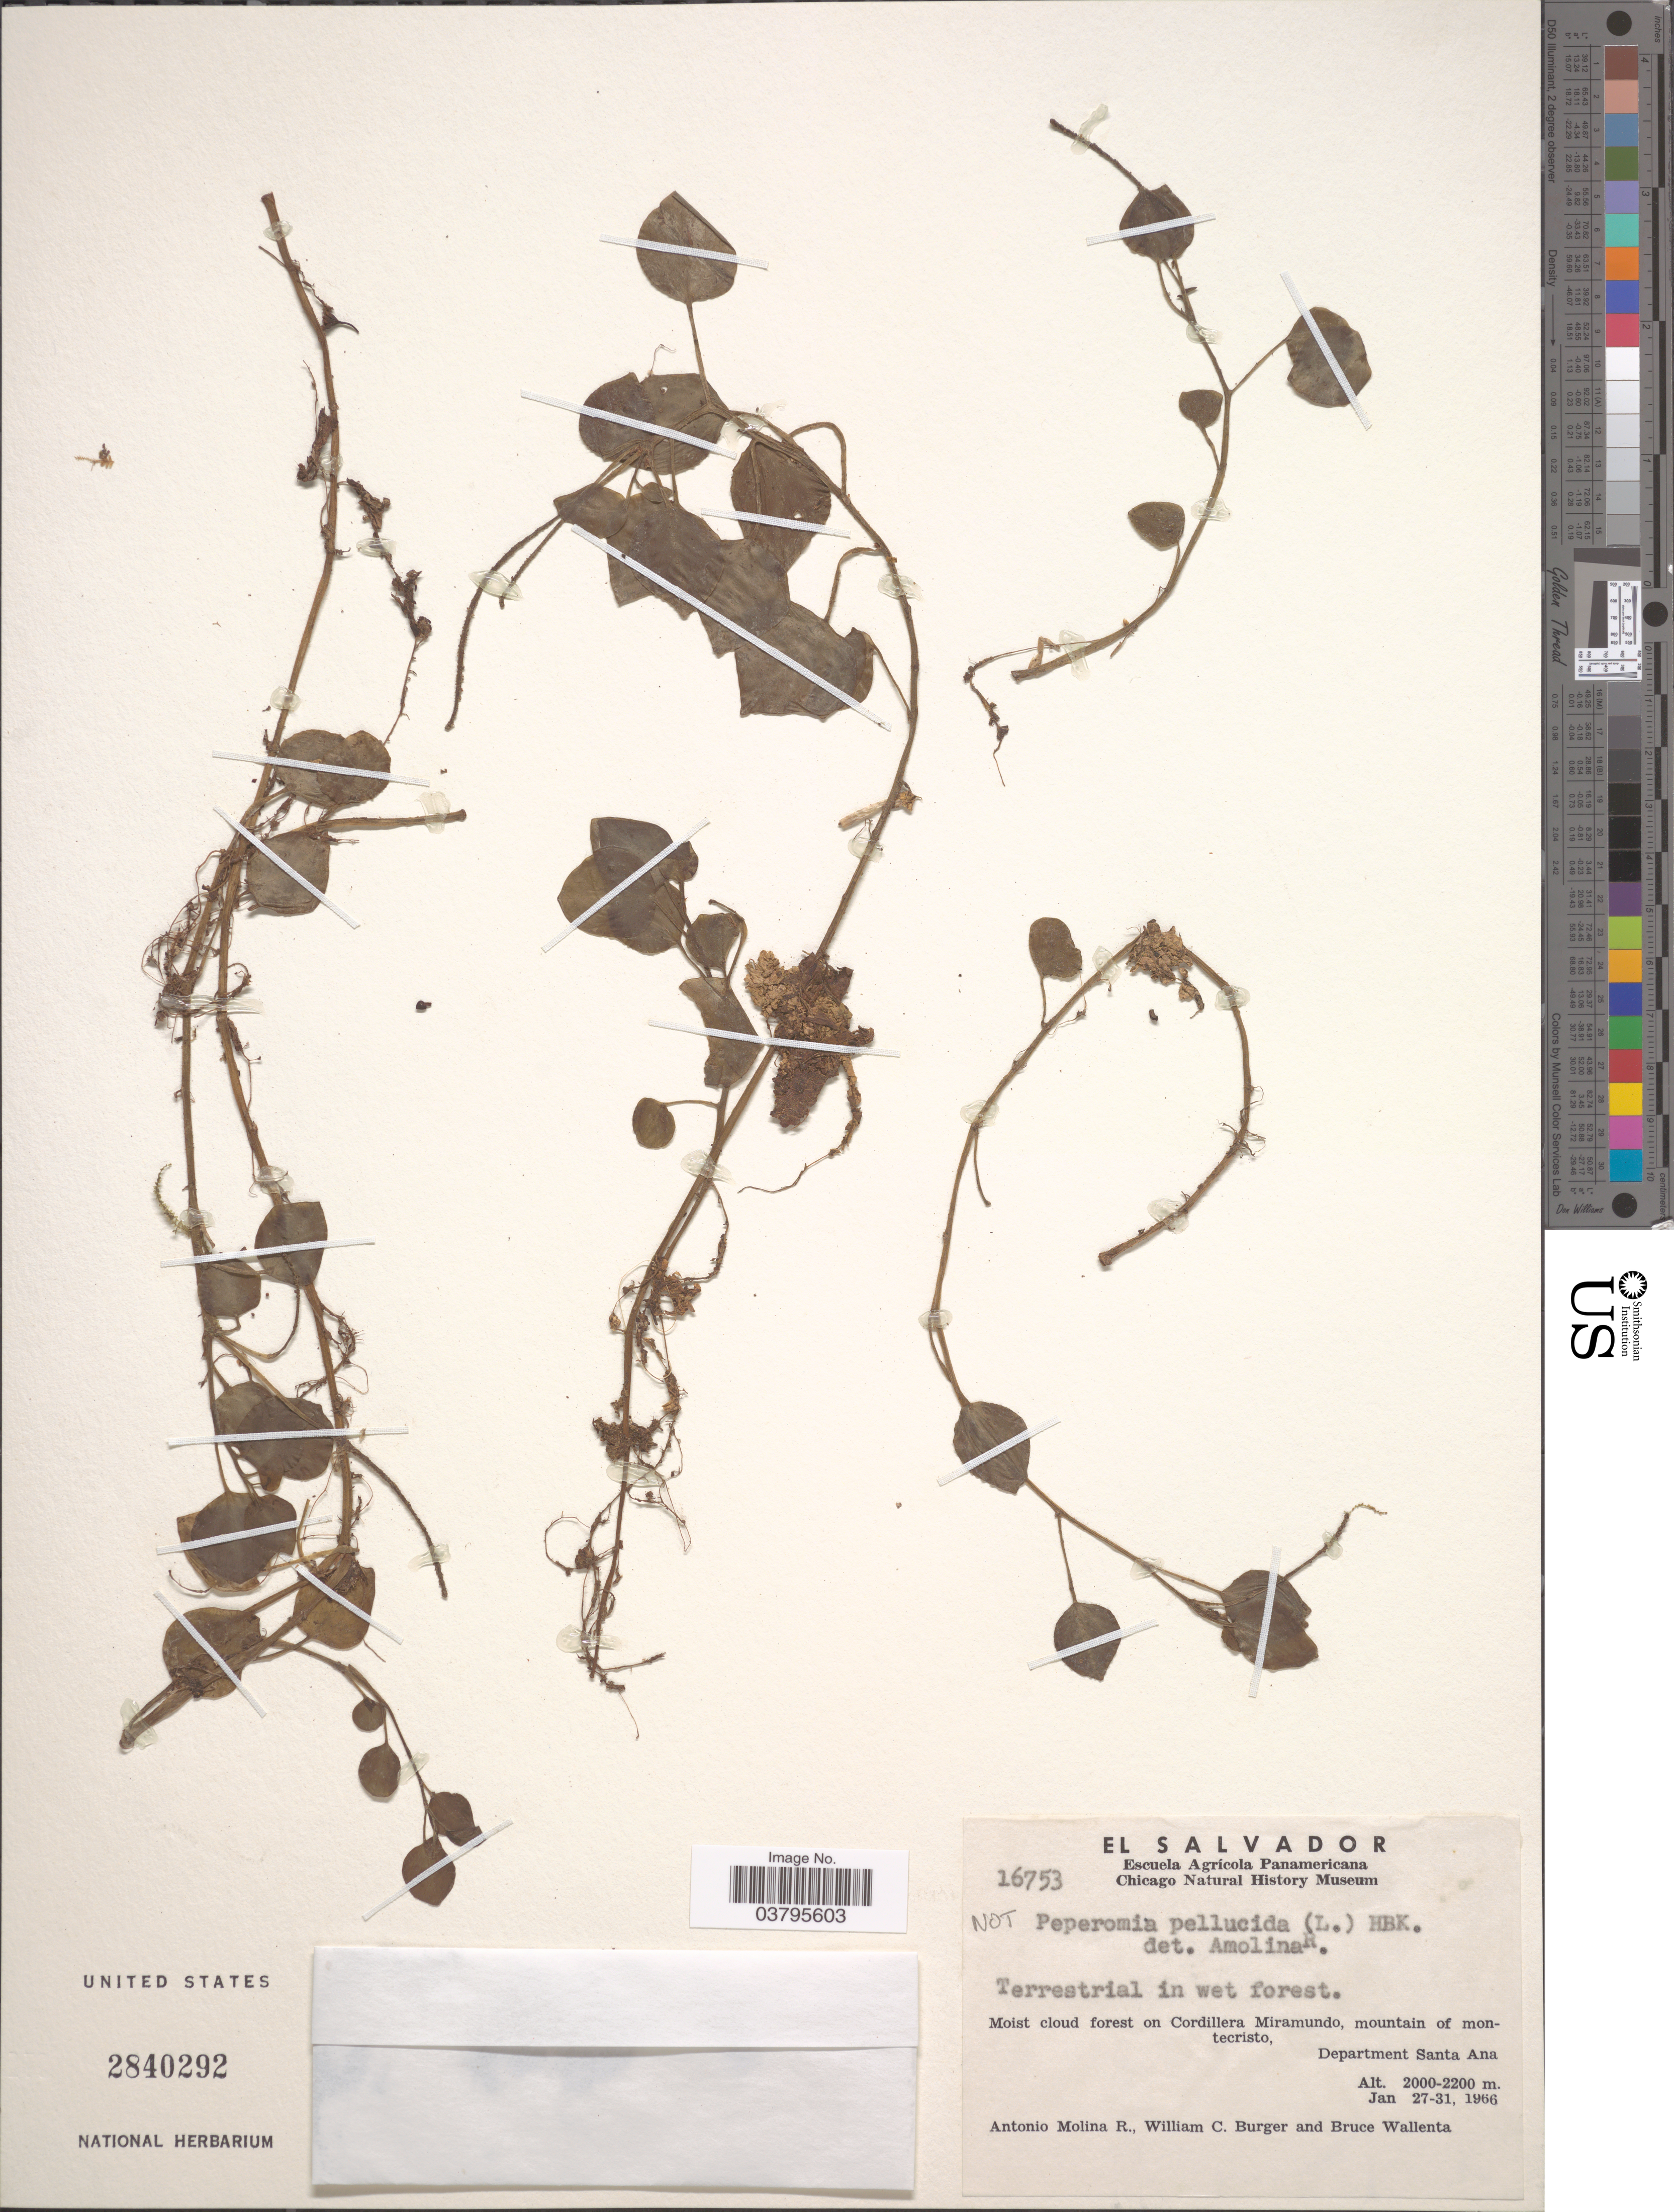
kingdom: Plantae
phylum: Tracheophyta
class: Magnoliopsida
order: Piperales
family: Piperaceae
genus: Peperomia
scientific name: Peperomia pellucida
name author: (L.) Kunth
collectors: A. Molina R.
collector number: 16753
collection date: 1966-01-27/1966-01-31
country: El Salvador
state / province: Santa Ana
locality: Moist cloud forest on Cordillera Miramundo, mountain of montecristo, Department Santa Ana.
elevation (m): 2000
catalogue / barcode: US 2840292